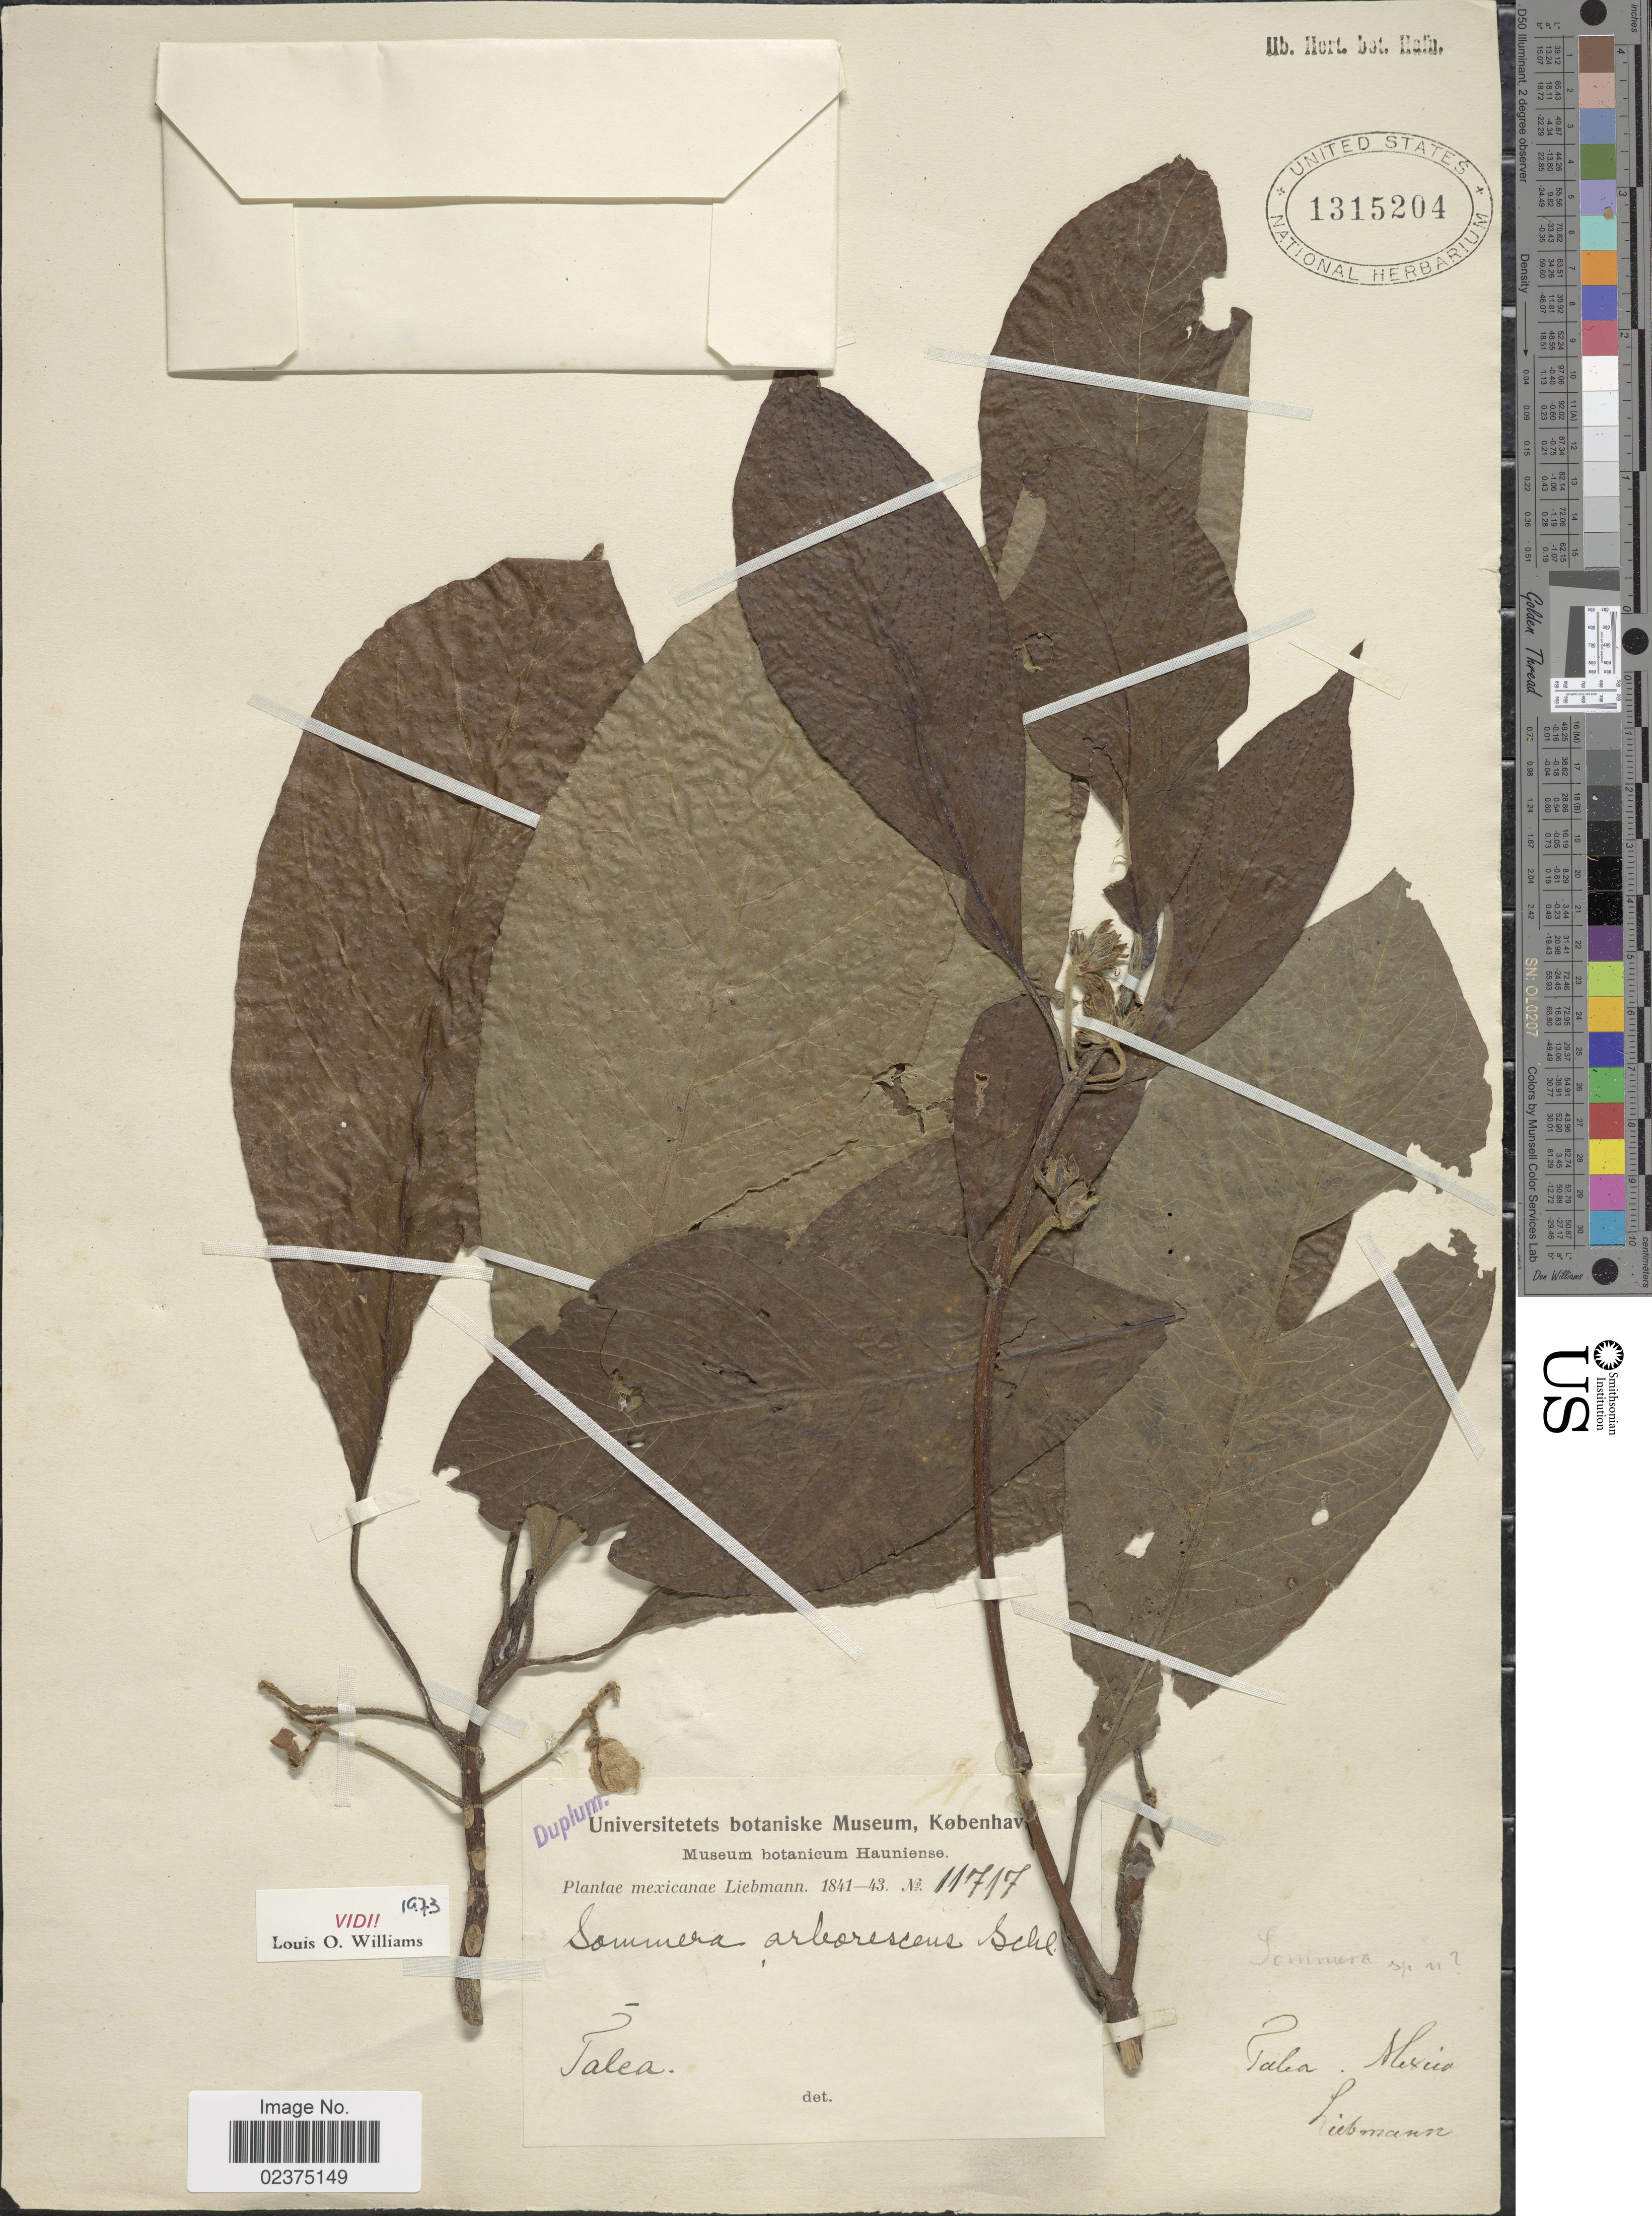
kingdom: Plantae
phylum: Tracheophyta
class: Magnoliopsida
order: Gentianales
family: Rubiaceae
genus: Sommera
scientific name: Sommera arborescens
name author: Schltdl.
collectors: Liebmann, --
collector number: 11717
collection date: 1841/1843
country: Mexico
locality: Talea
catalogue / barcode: US 1315204